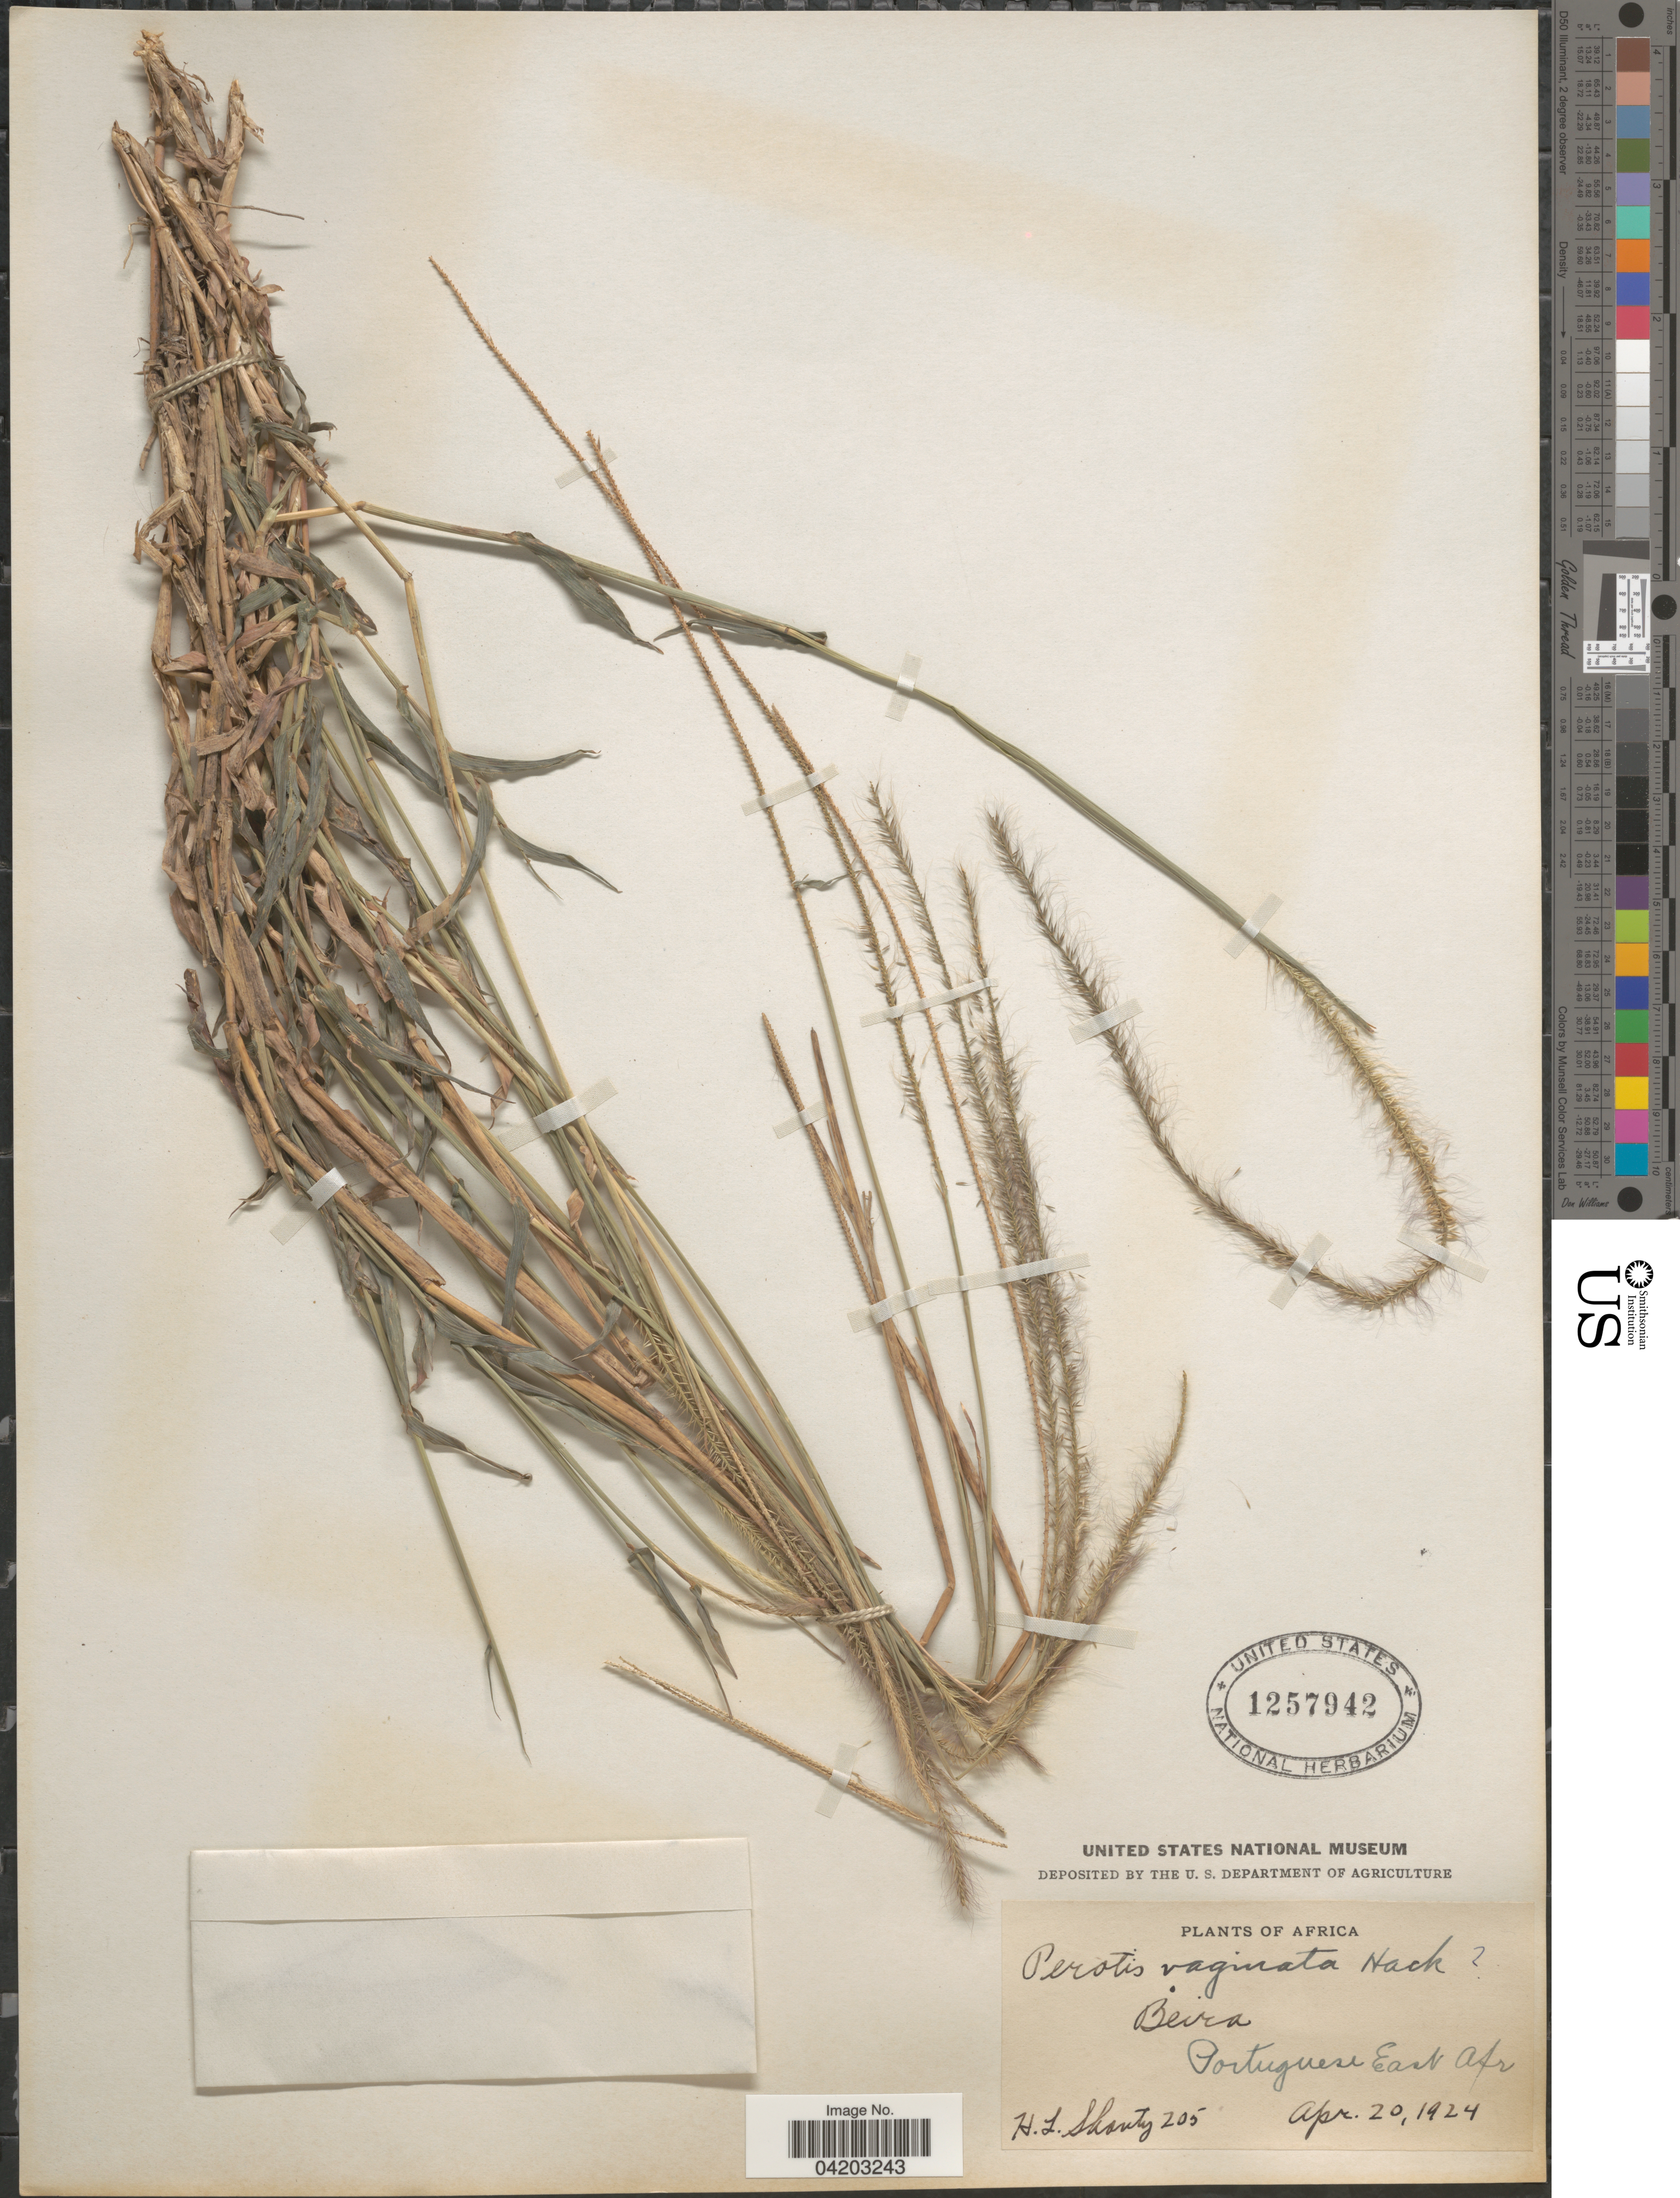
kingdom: Plantae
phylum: Tracheophyta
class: Liliopsida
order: Poales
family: Poaceae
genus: Perotis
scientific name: Perotis hildebrandtii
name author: Mez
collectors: H. Shanty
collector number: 205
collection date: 1924-04-20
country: Mozambique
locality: Africa. Beira. Portuguese East Afr.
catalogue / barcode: US 1257942